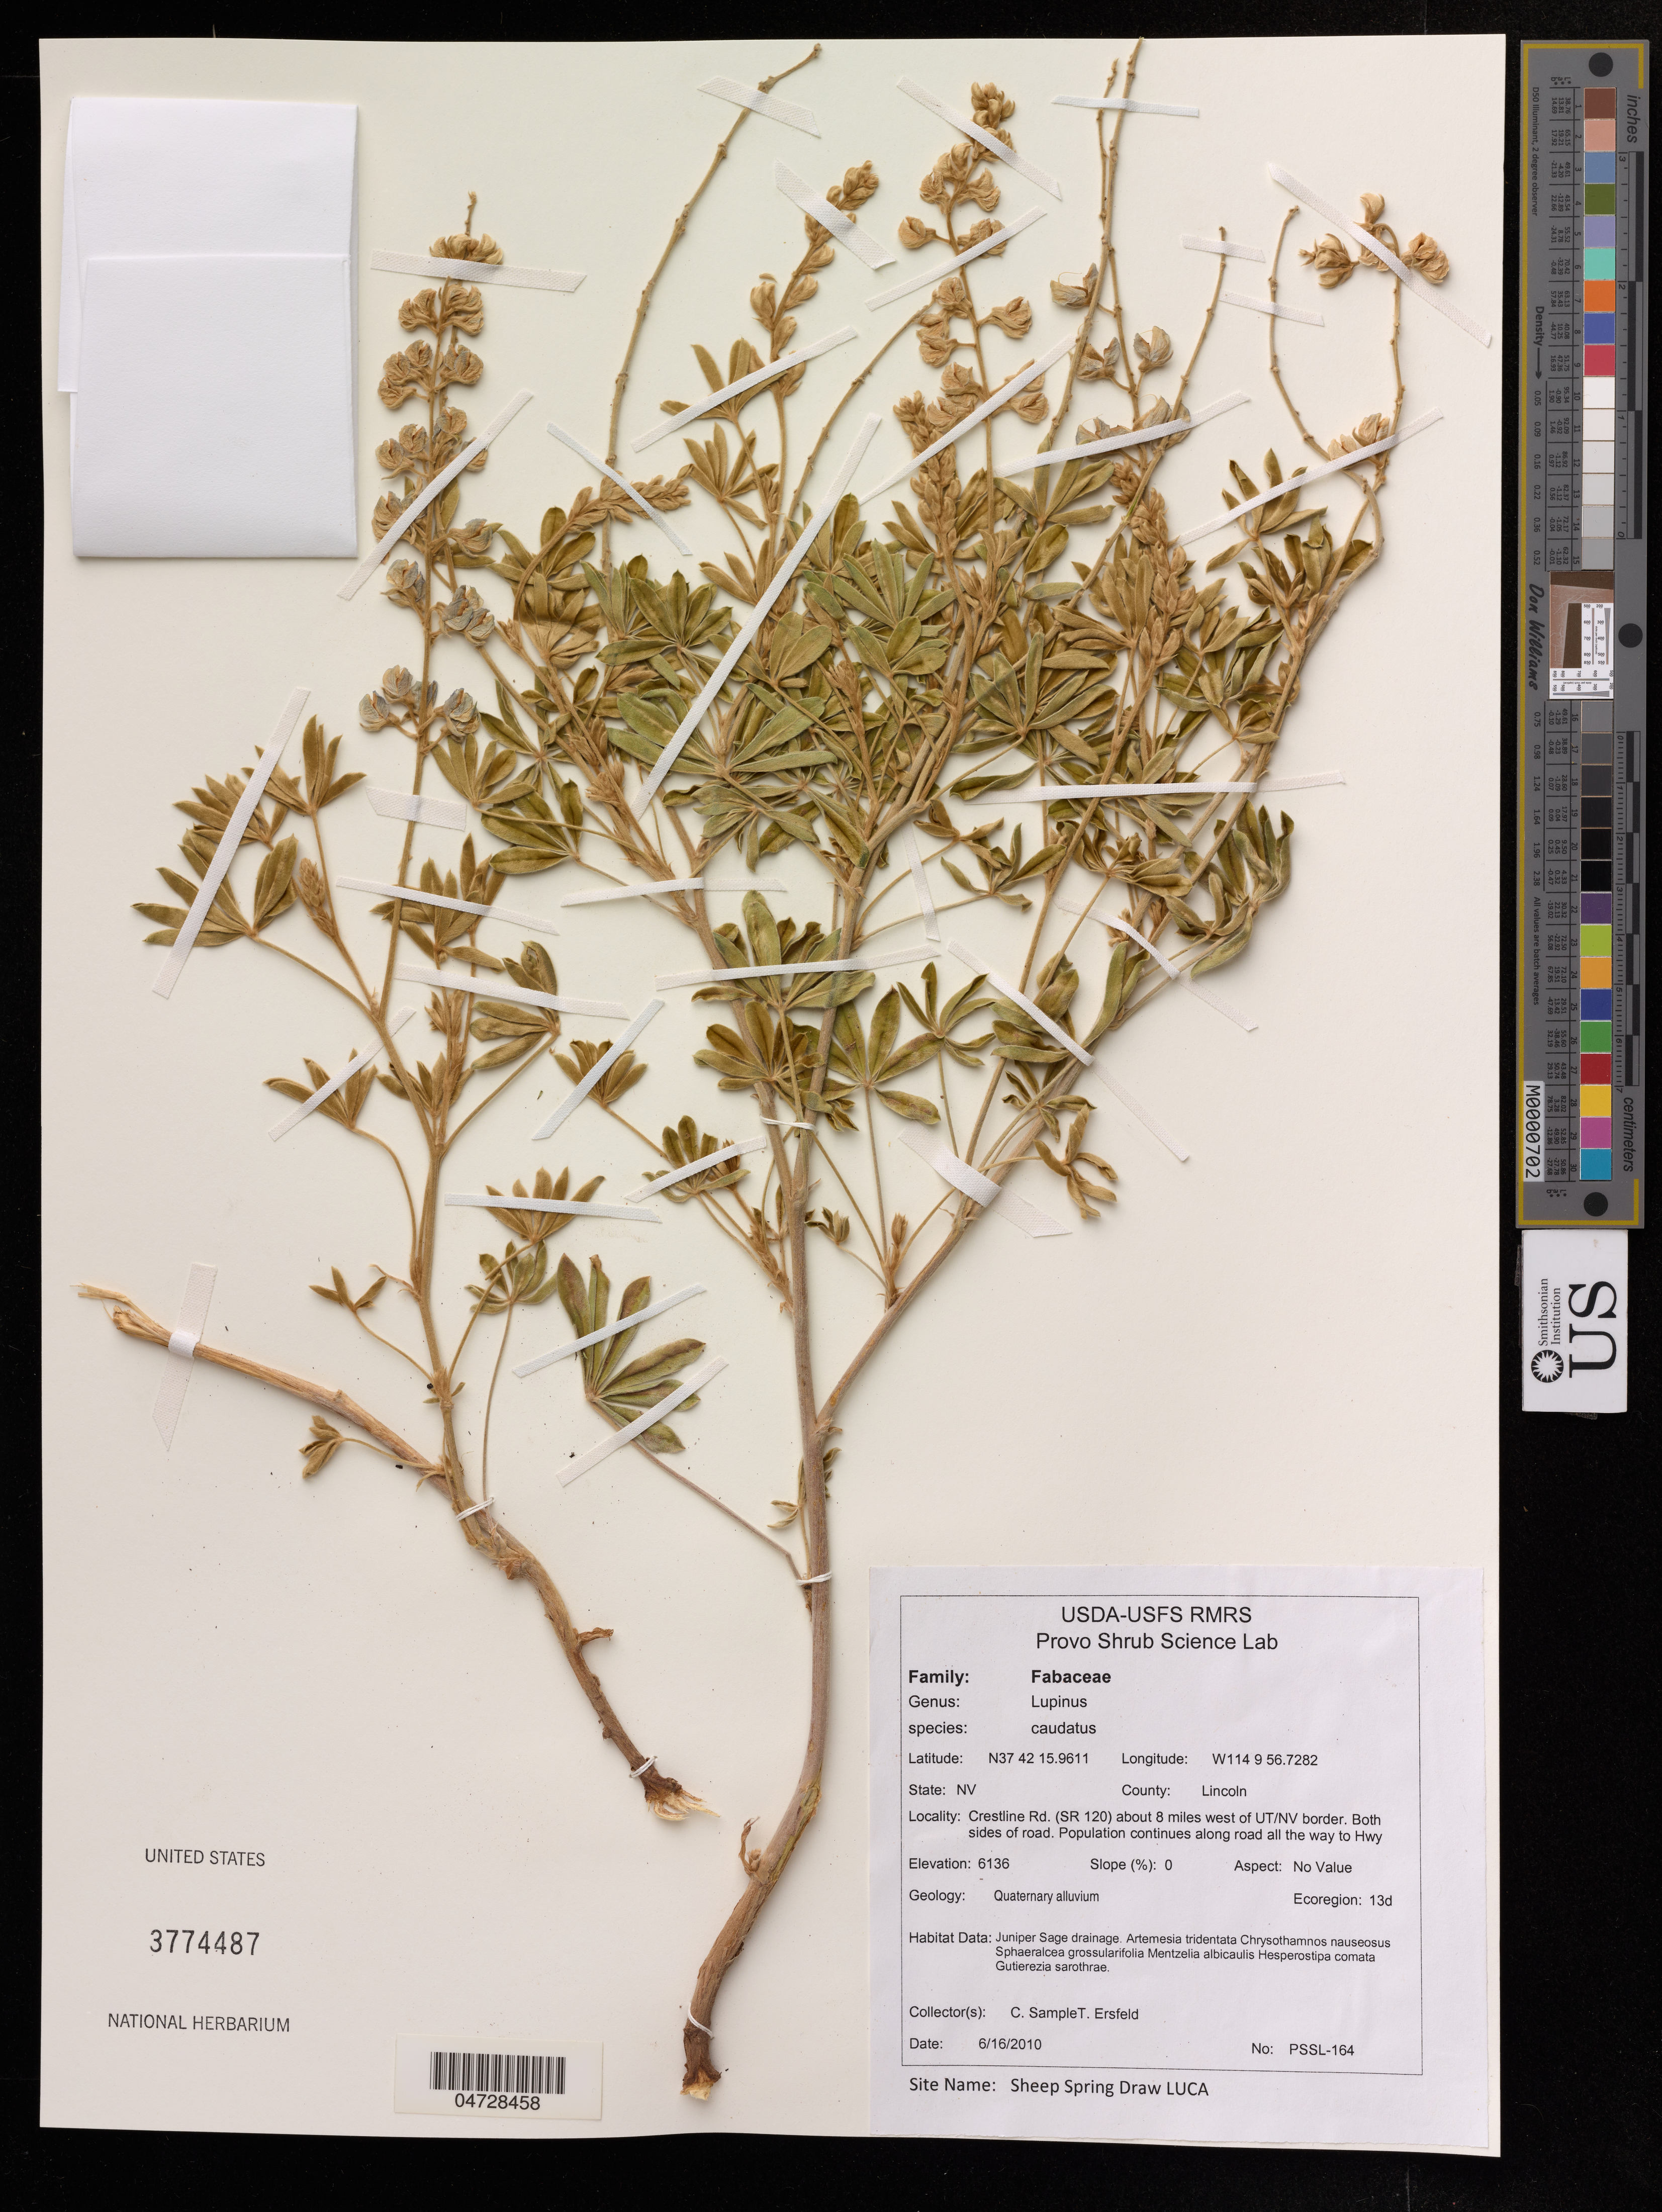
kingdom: Plantae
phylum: Tracheophyta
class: Magnoliopsida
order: Fabales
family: Fabaceae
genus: Lupinus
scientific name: Lupinus caudatus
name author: Kellogg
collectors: C. Sample & T. Ersfeld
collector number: PSSL-164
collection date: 2010-06-16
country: United States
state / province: Nevada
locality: Lincoln County. Crestline Rd. (SR 120) about 8 miles west of UT/NV border. Both sides of road. Along road all the way to Hwy.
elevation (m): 1870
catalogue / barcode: US 3774487